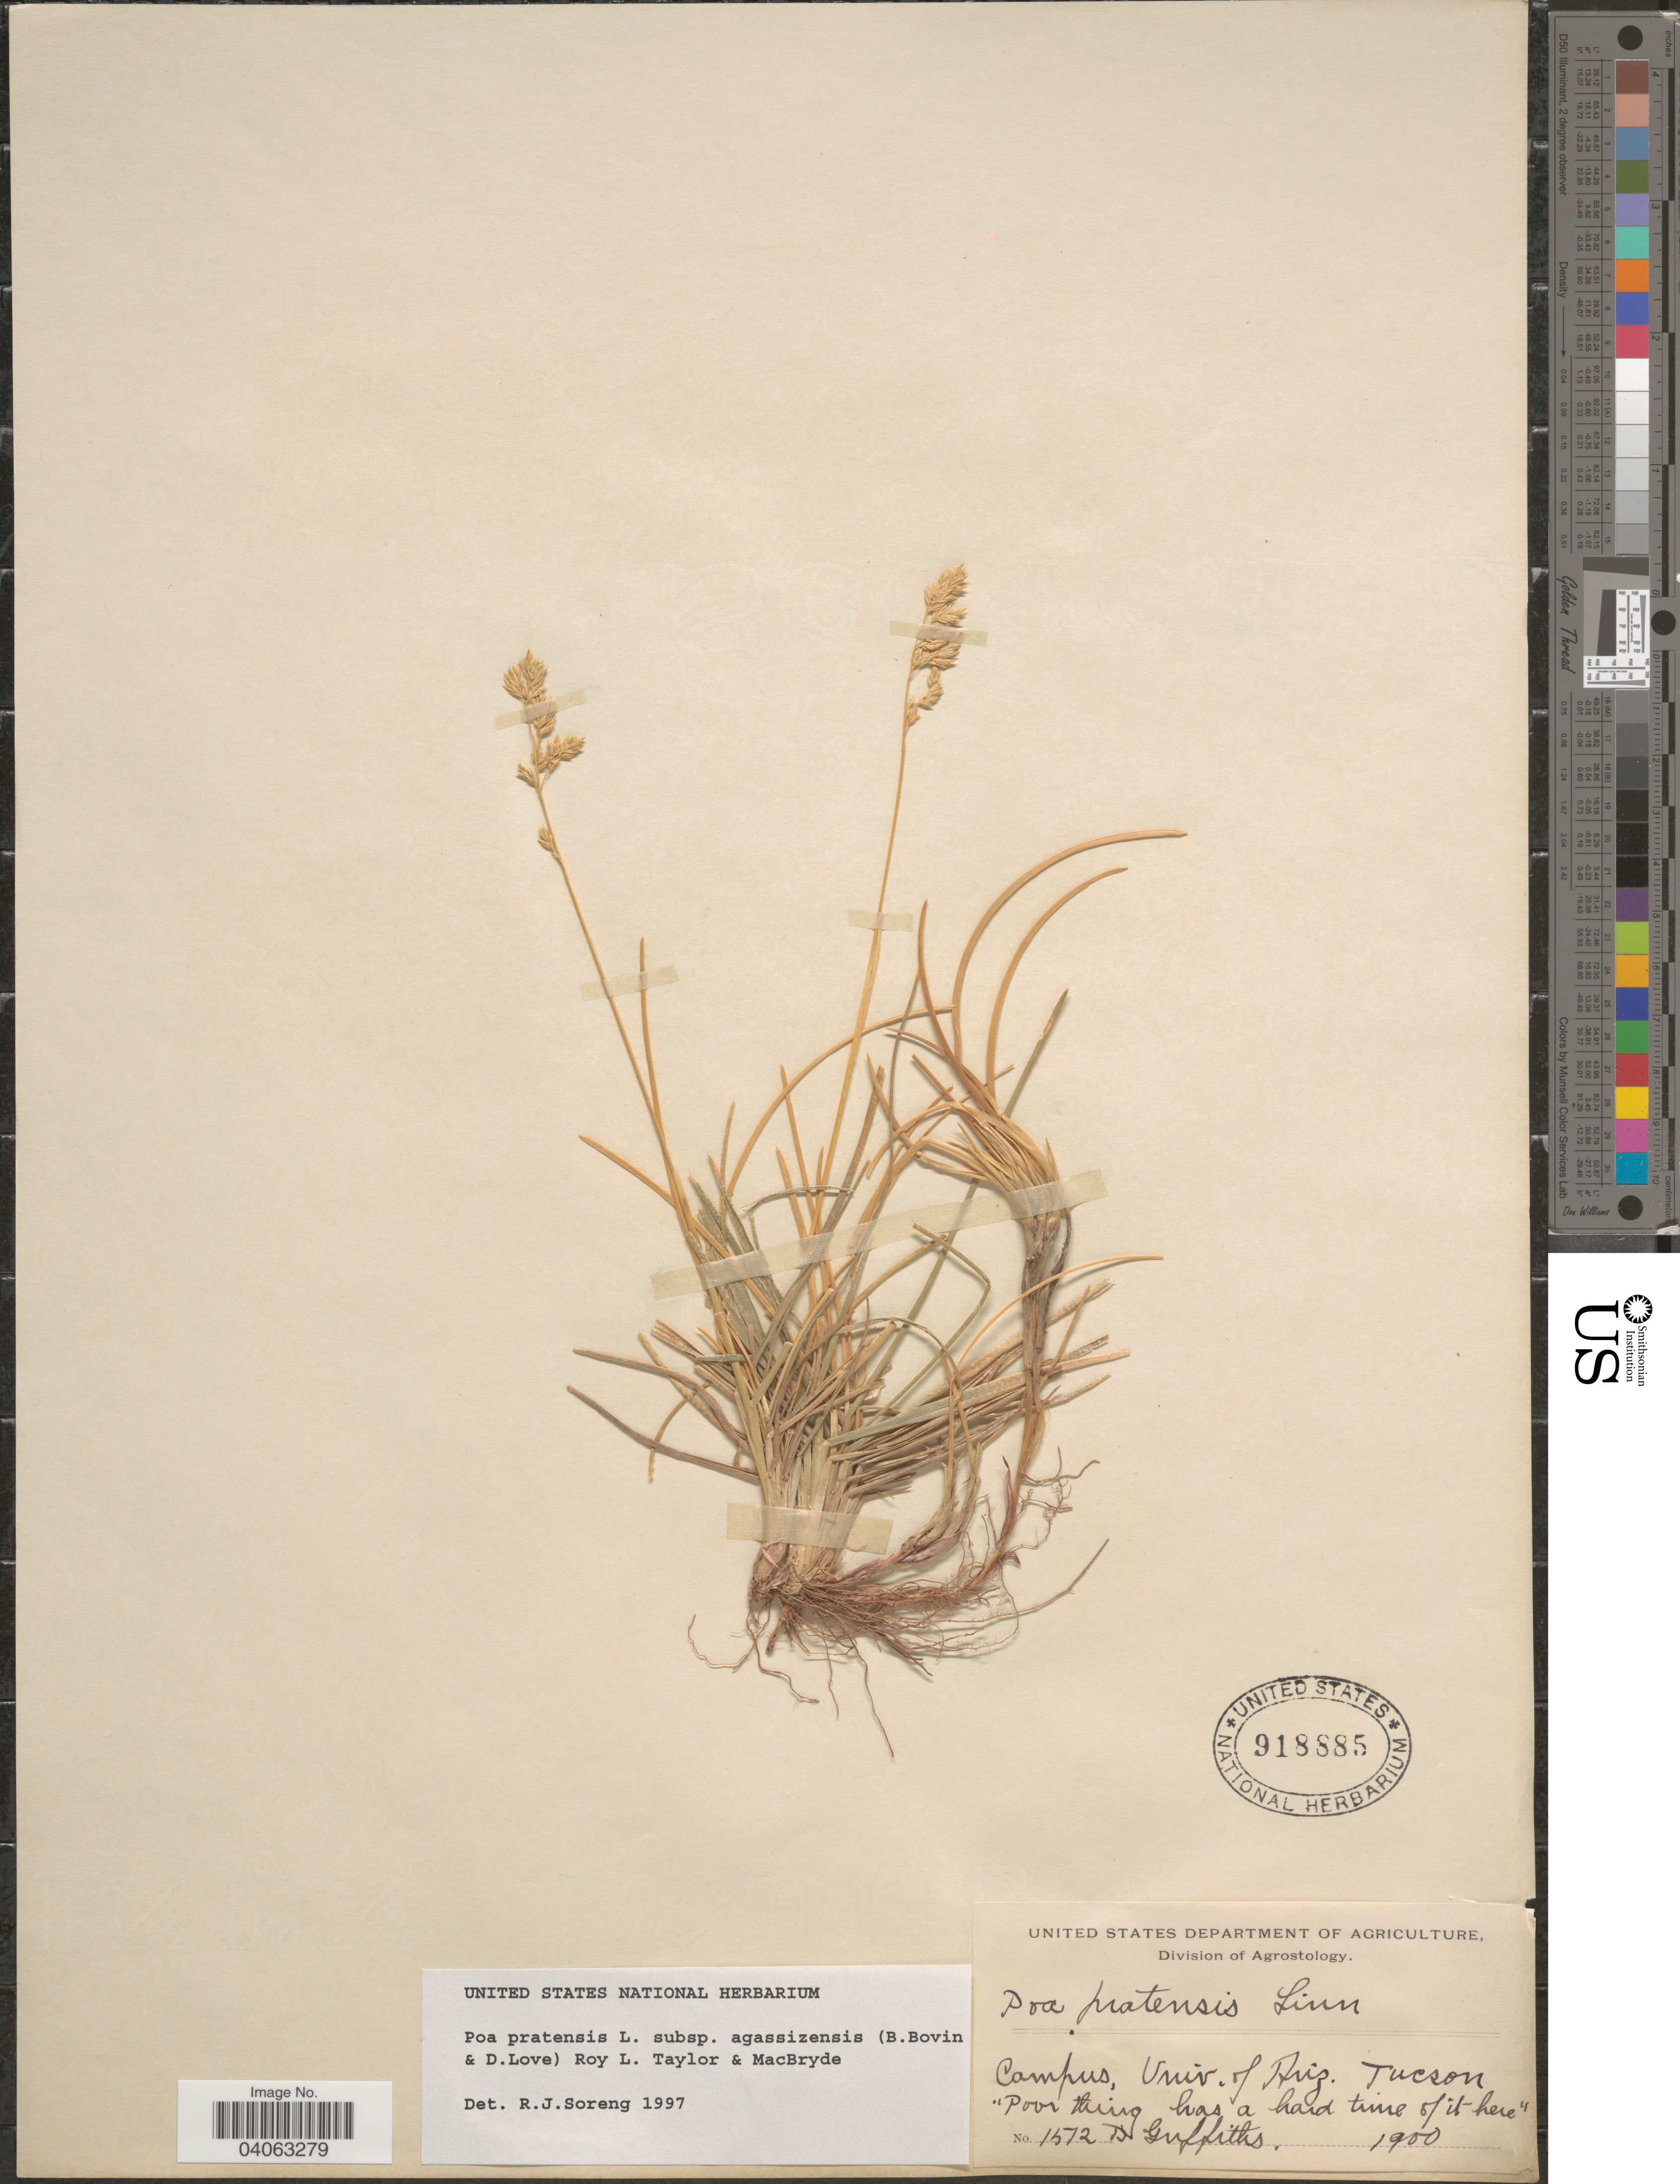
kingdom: Plantae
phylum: Tracheophyta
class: Liliopsida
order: Poales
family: Poaceae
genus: Poa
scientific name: Poa pratensis subsp. agassizensis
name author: (B. Boivin & D. Löve) Roy L. Taylor & MacBryde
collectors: D. Griffiths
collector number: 1512*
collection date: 1900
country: United States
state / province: Arizona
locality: Campus, Univ. of Ariz. Tucson.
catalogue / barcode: US 918885